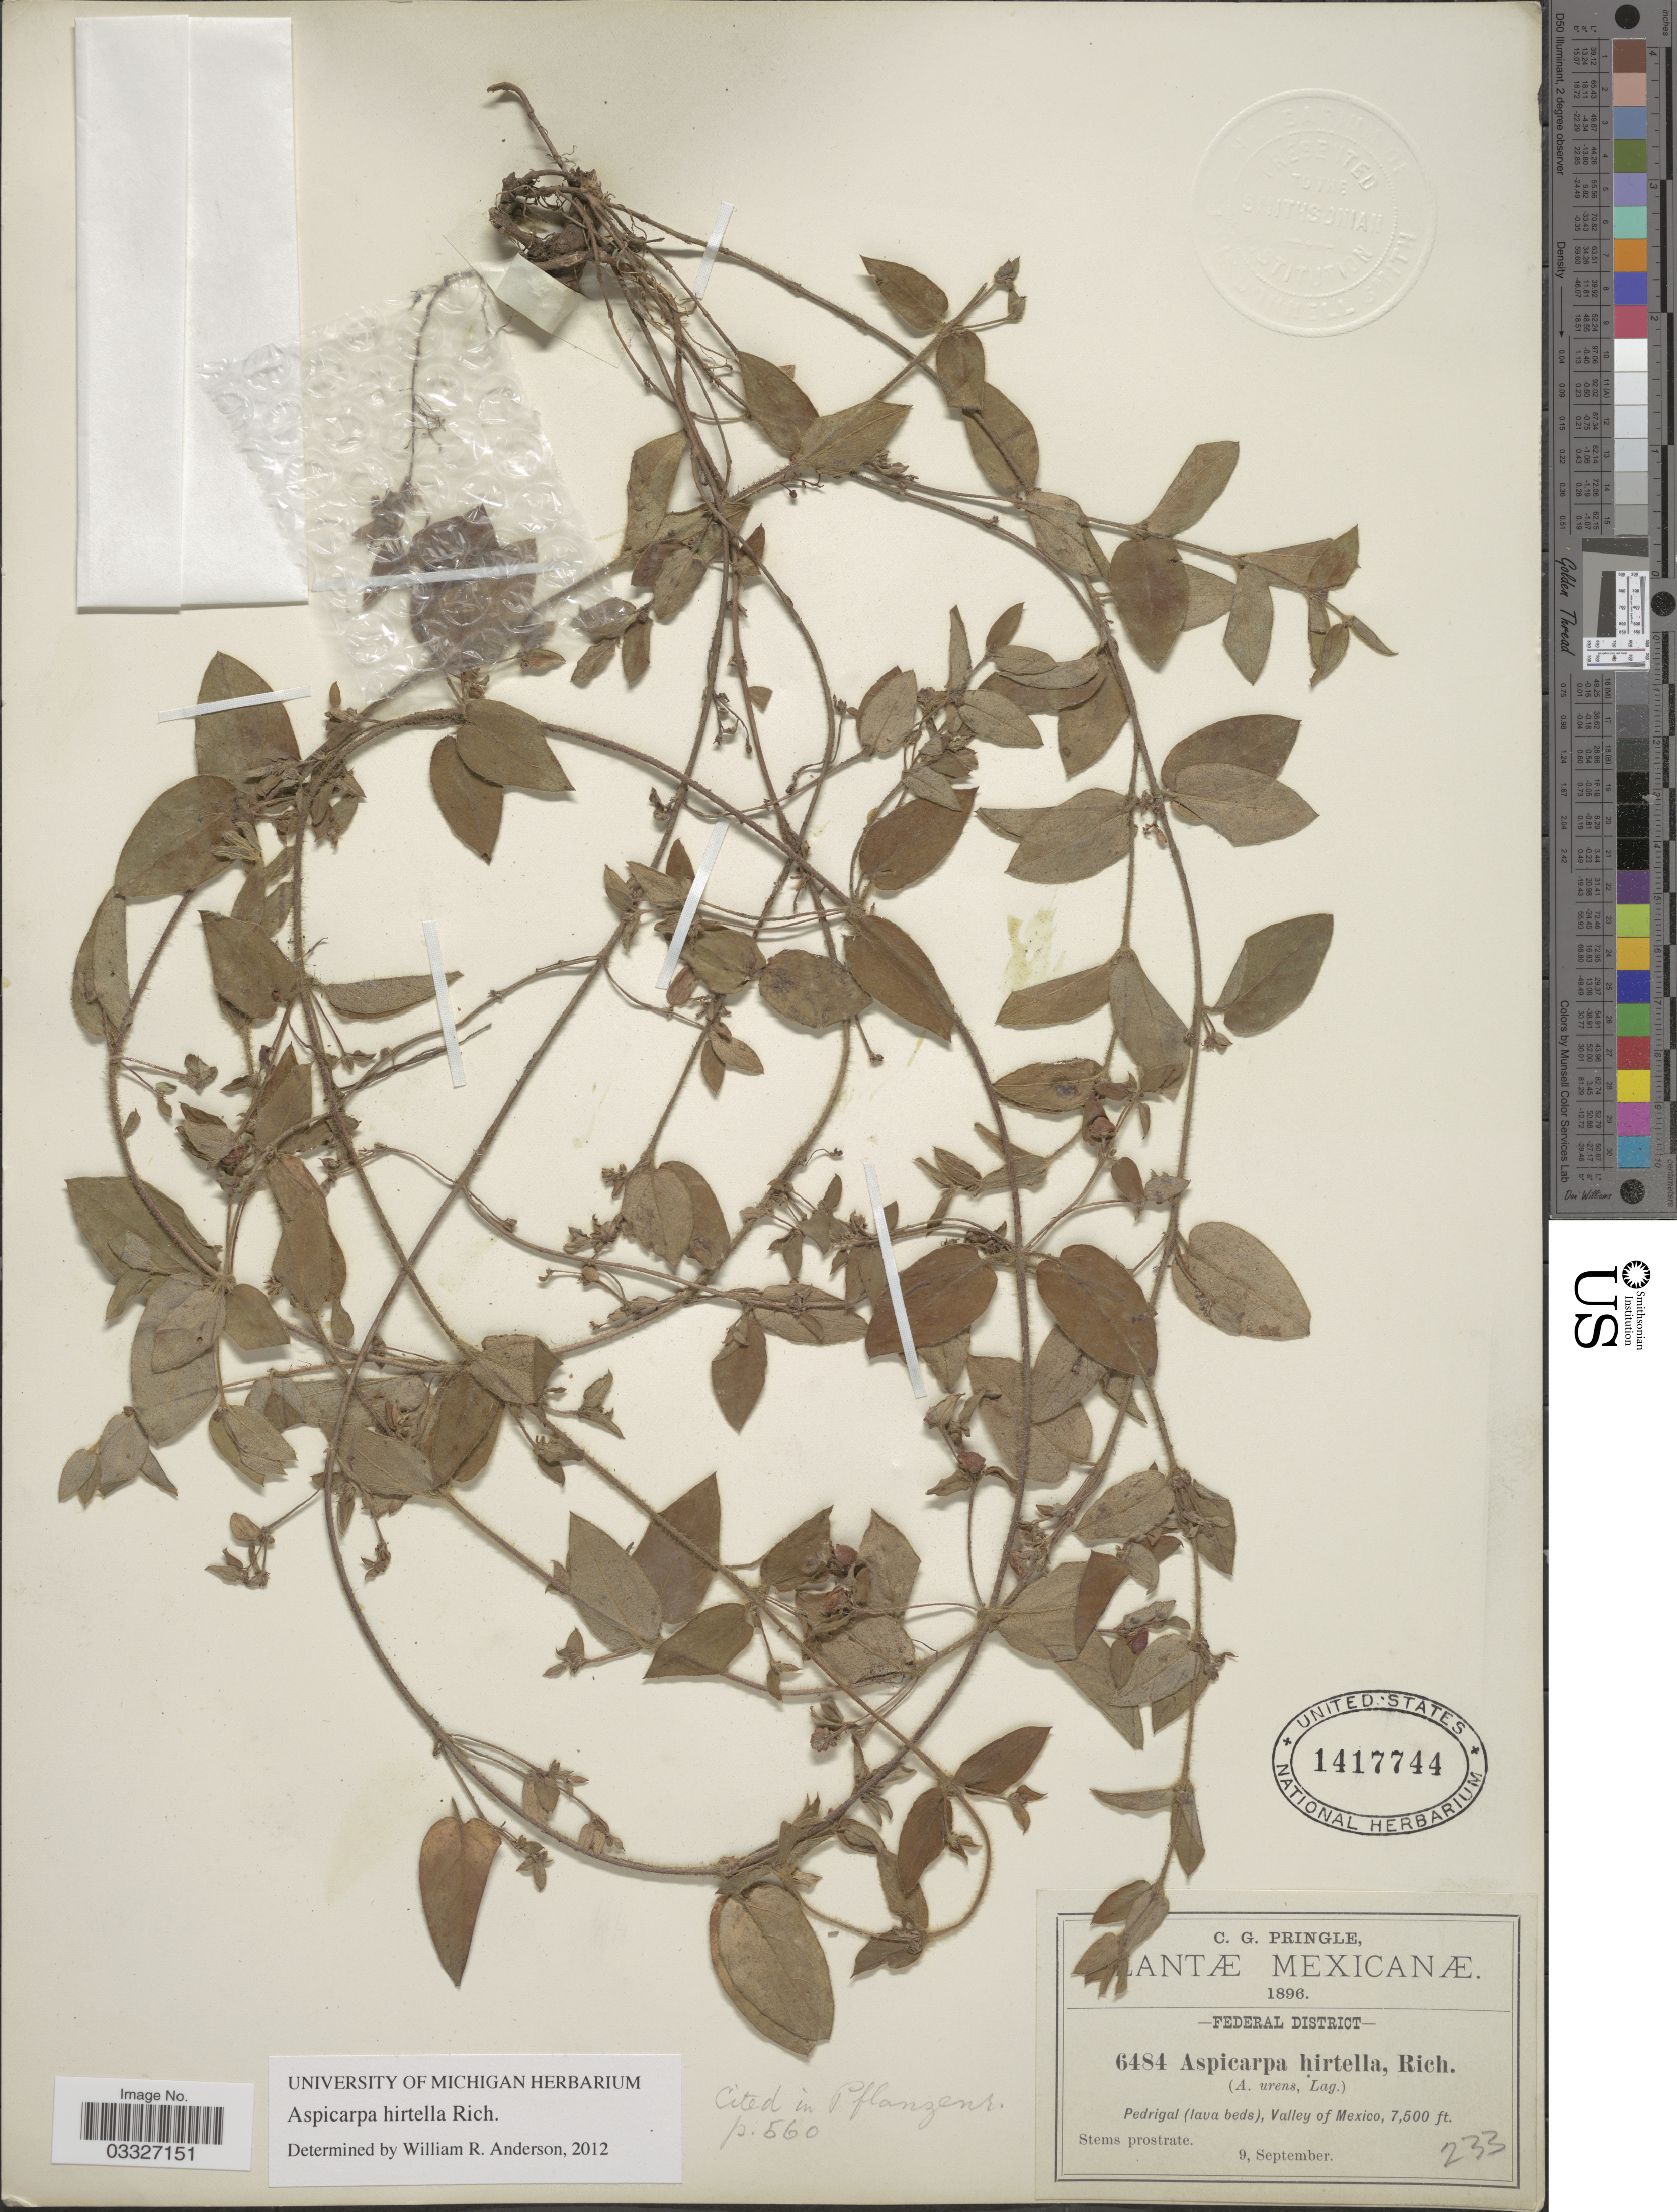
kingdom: Plantae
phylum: Tracheophyta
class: Magnoliopsida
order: Malpighiales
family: Malpighiaceae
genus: Aspicarpa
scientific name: Aspicarpa hirtella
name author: Rich.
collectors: C. G. Pringle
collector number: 6484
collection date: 1896-09-09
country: Mexico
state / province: Distrito Federal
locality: Federal District. Valley of Mexico.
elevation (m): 2286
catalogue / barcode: US 1417744